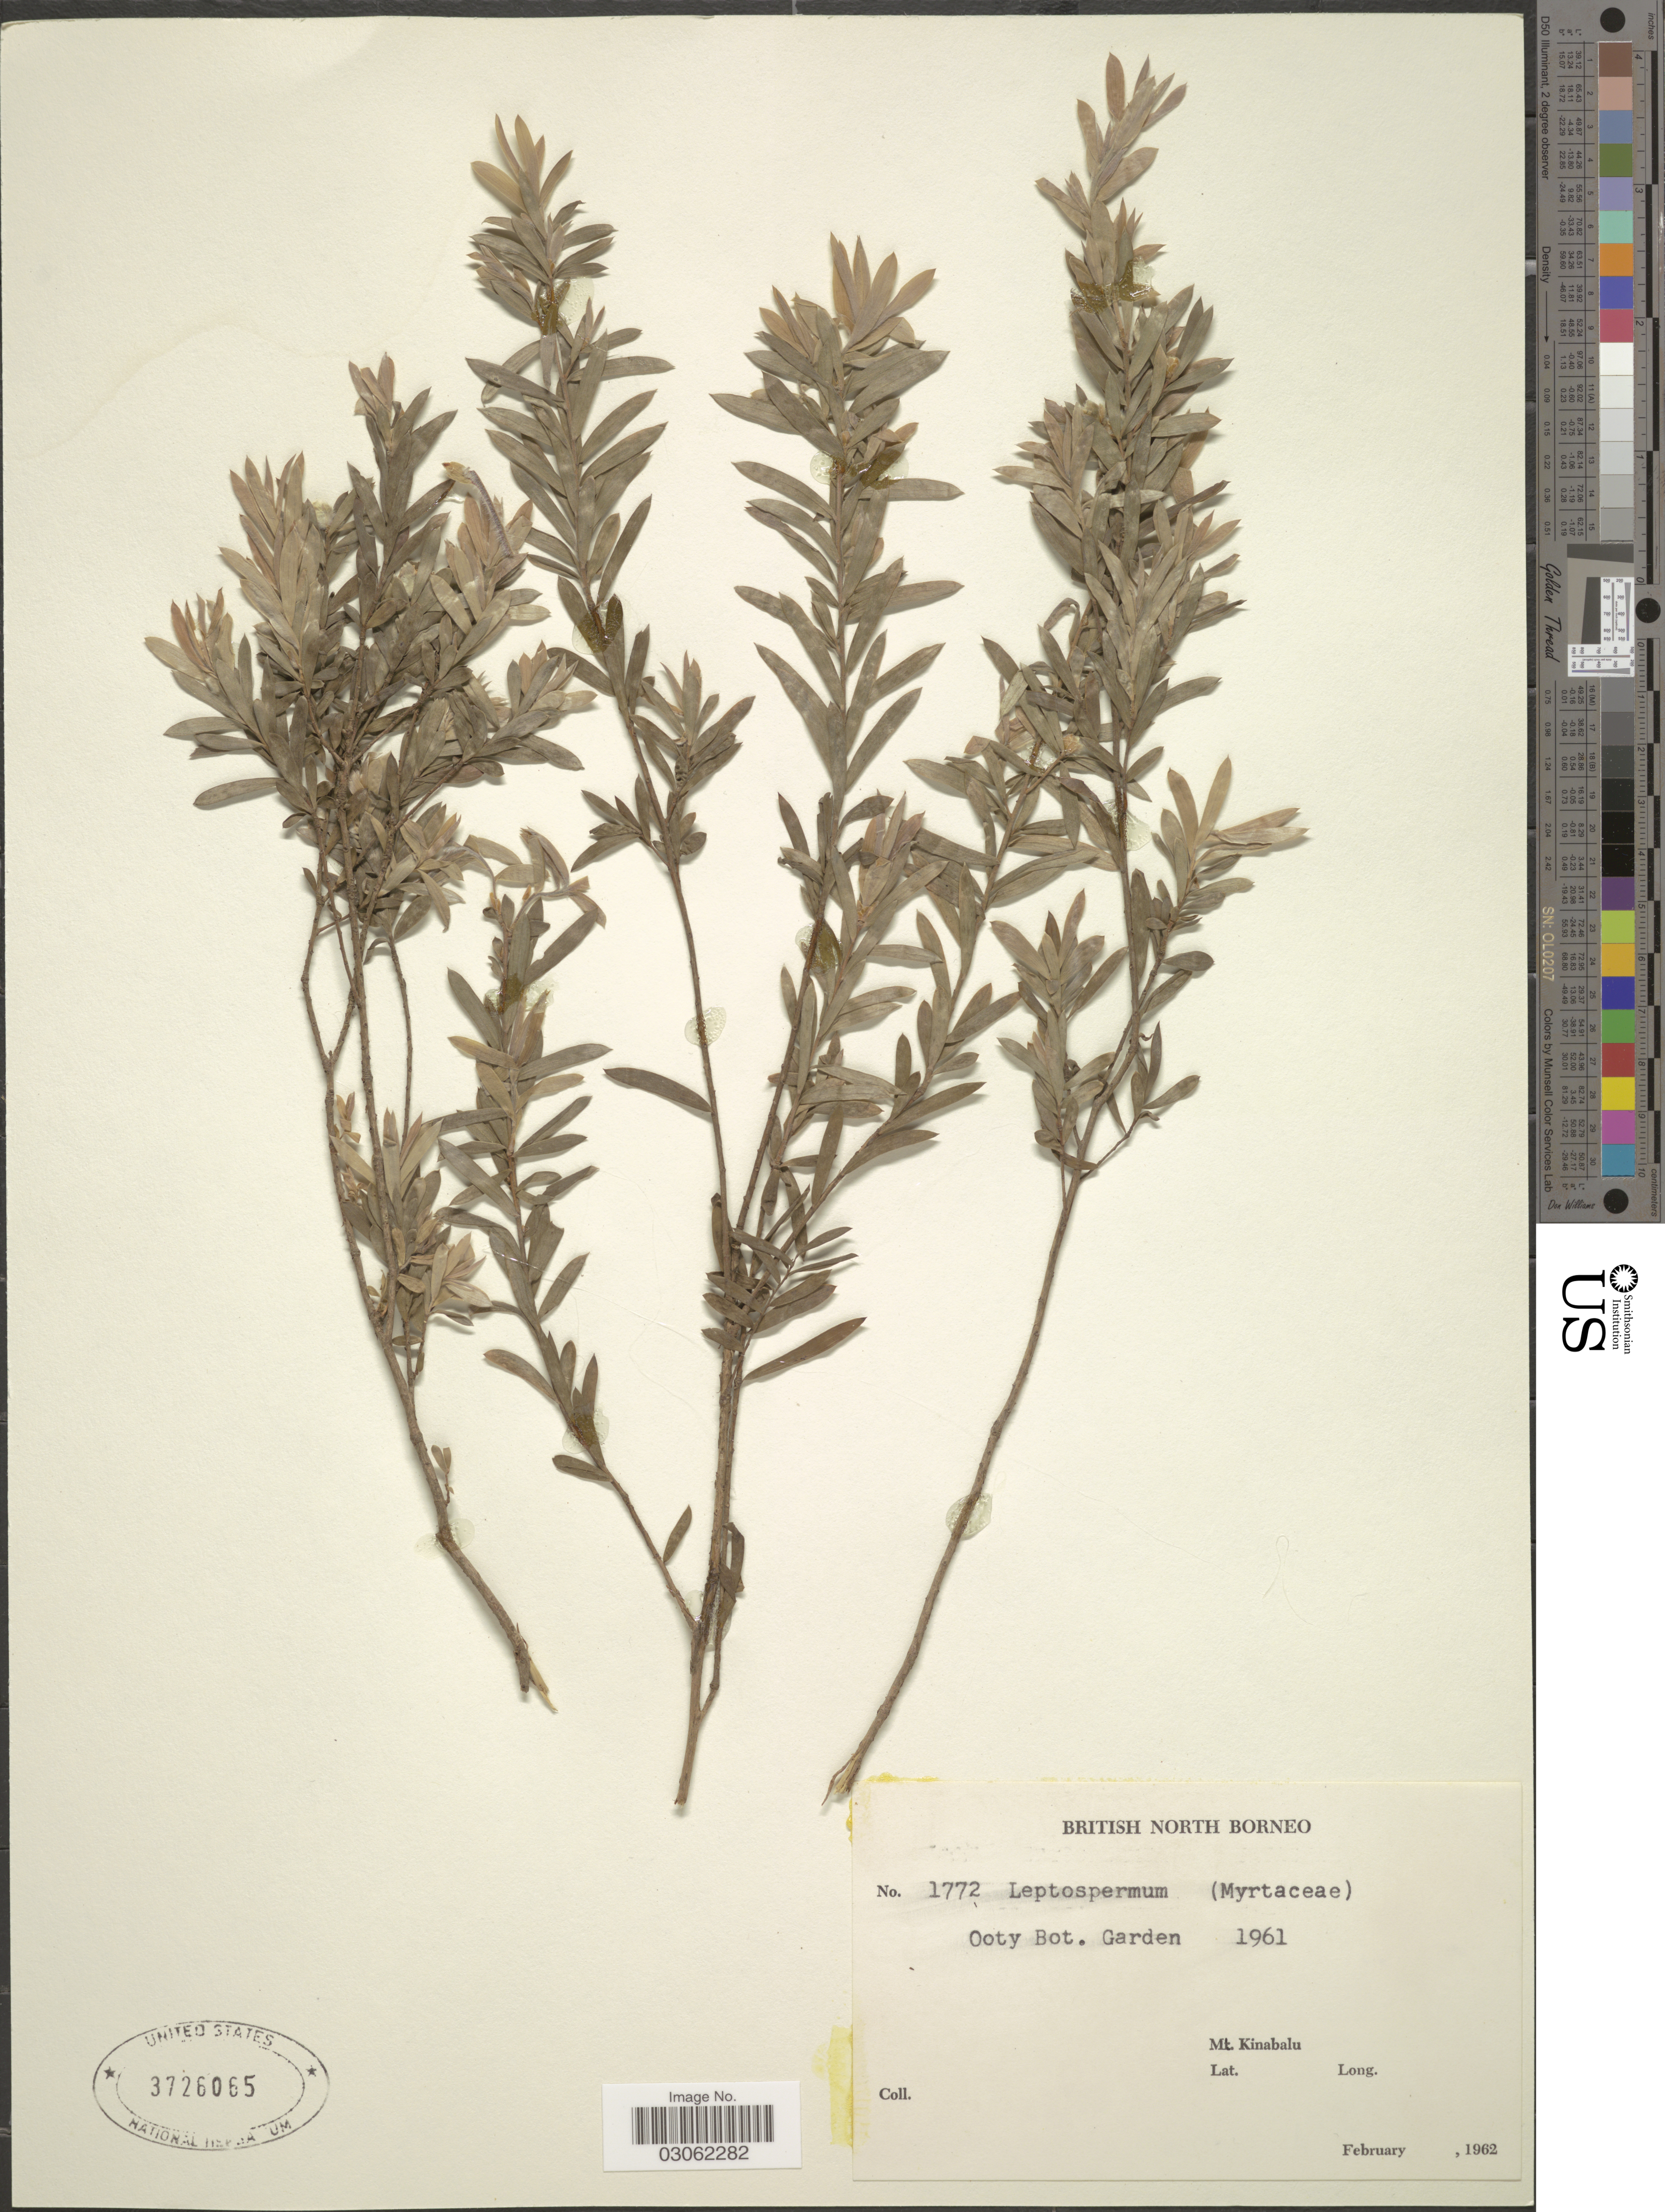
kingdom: Plantae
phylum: Tracheophyta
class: Magnoliopsida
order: Myrtales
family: Myrtaceae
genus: Leptospermum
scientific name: Leptospermum sp.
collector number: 1772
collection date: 1962-02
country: Malaysia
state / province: Sabah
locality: British North Borneo. Ooty Bot. Garden. Mt. Kinabalu.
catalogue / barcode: US 3726065